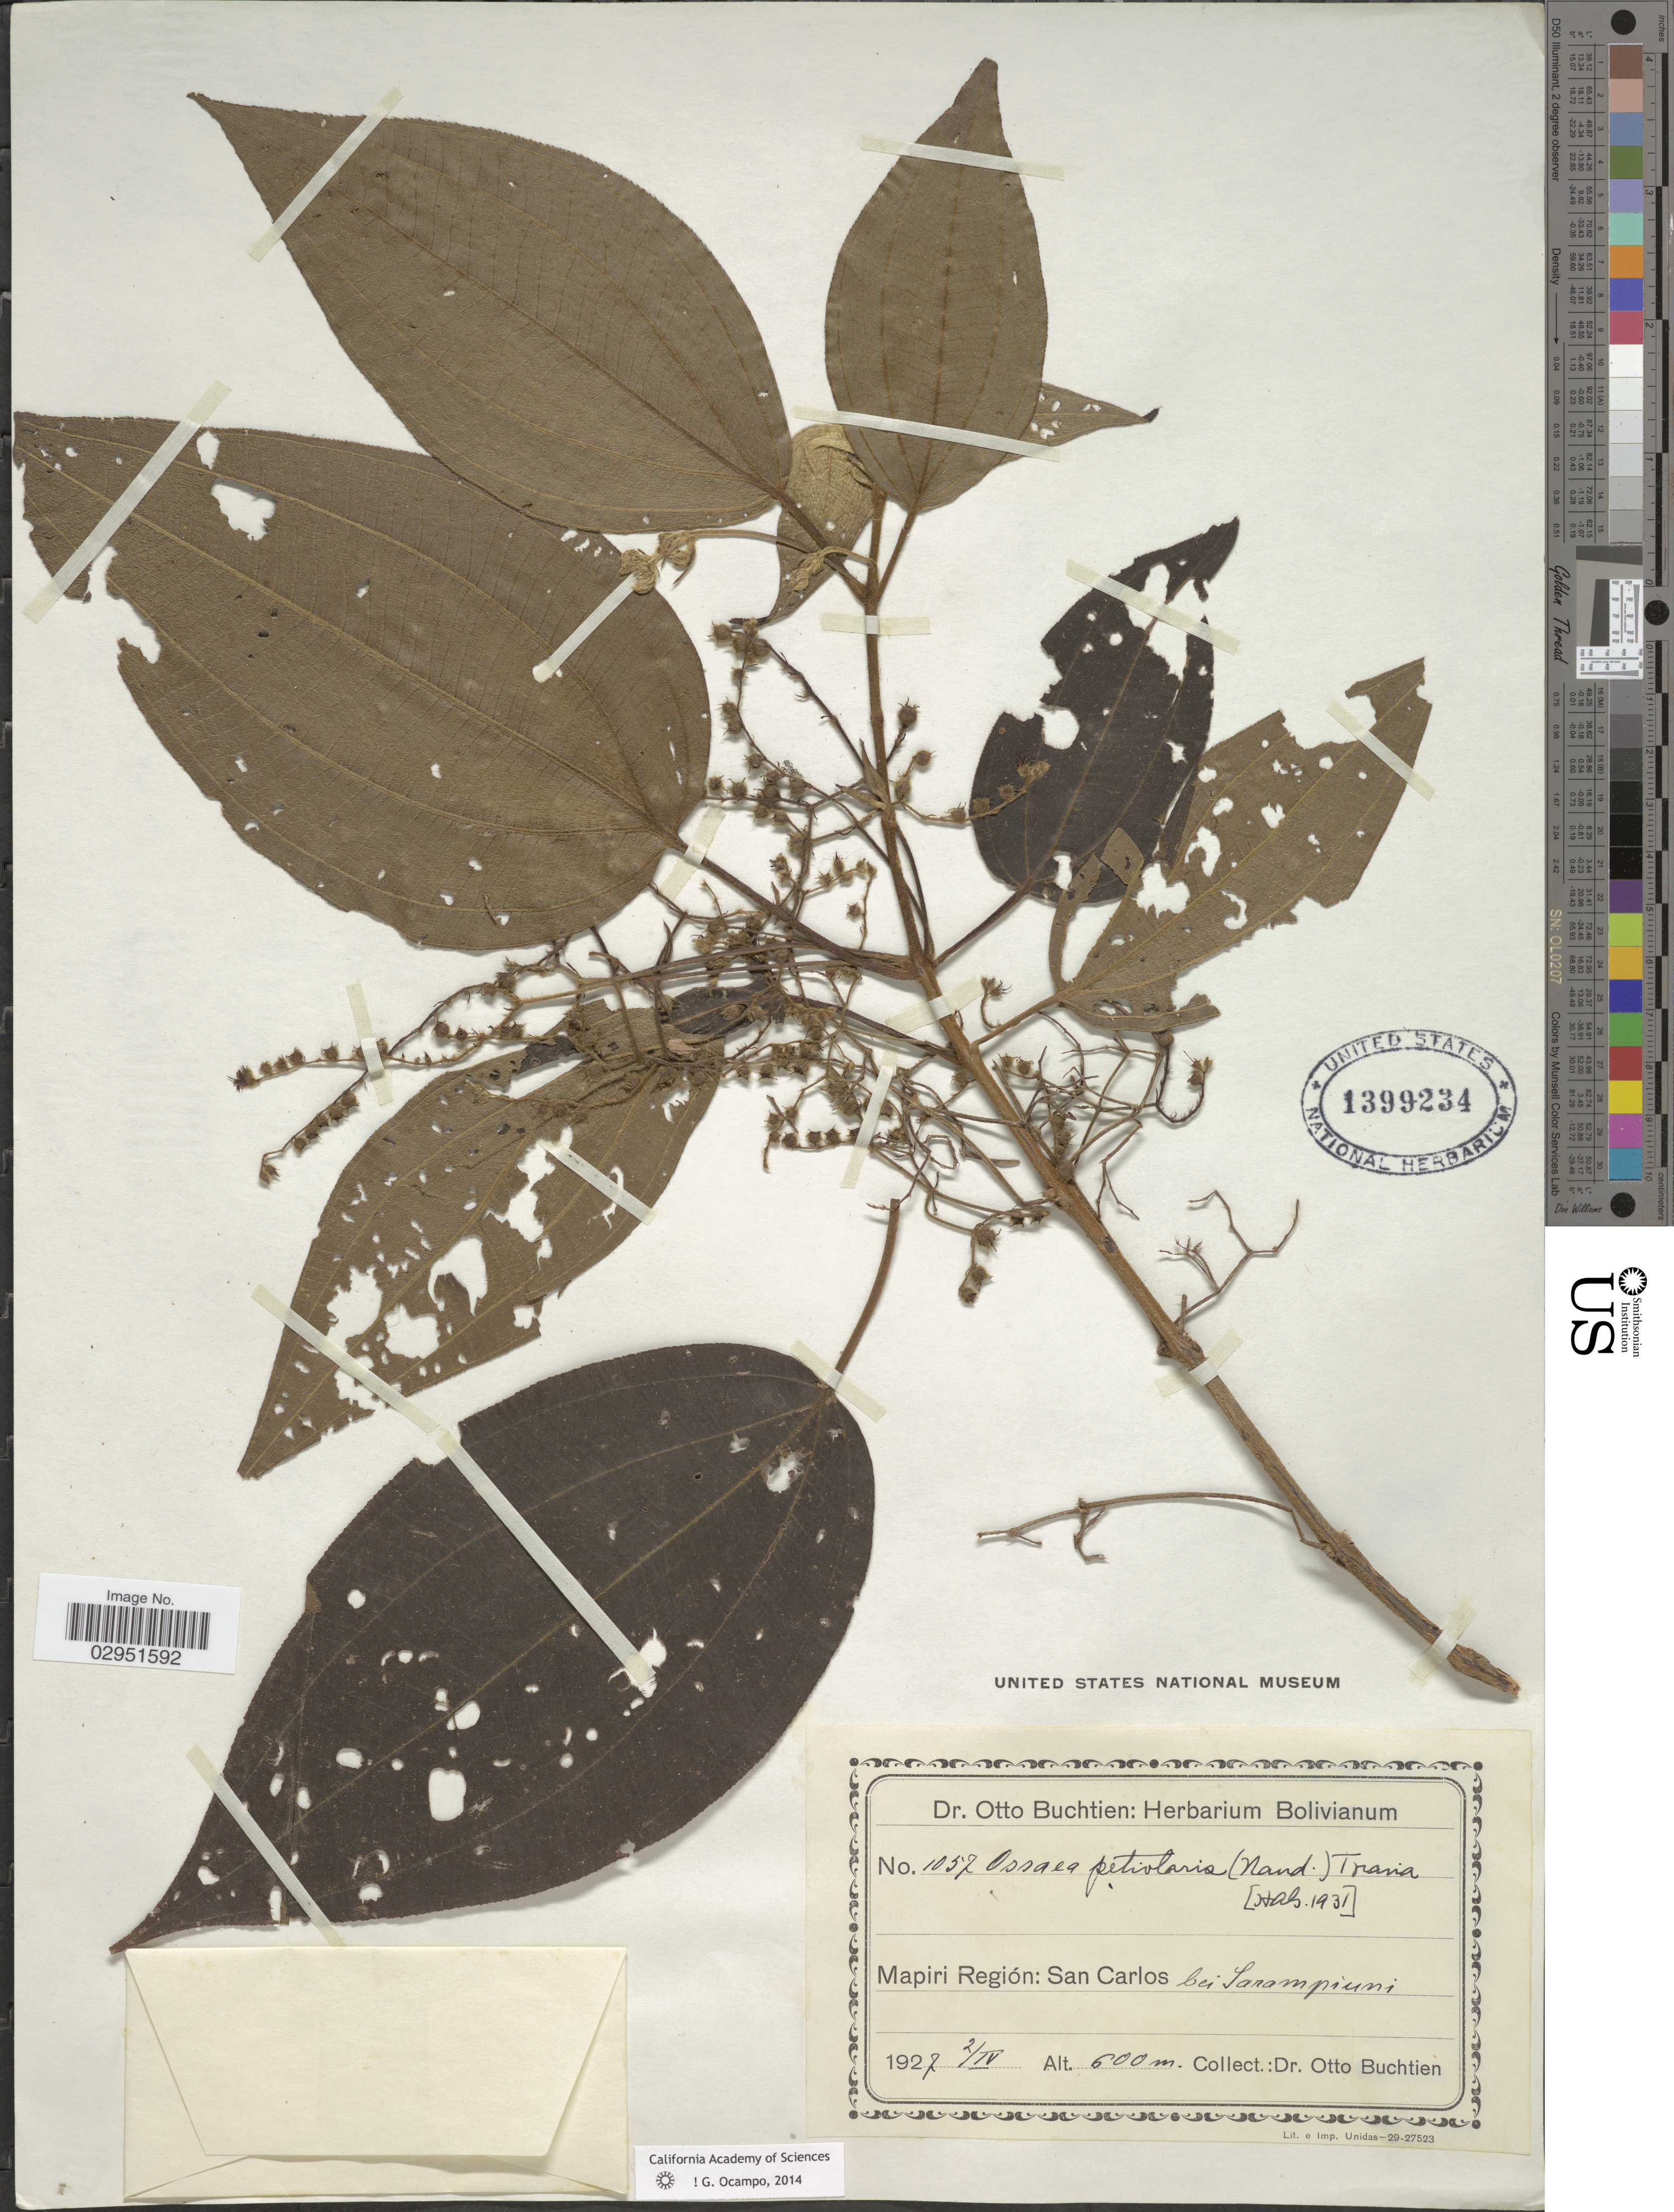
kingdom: Plantae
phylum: Tracheophyta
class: Magnoliopsida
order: Myrtales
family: Melastomataceae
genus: Ossaea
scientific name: Ossaea petiolaris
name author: (Naudin) Triana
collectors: O. Buchtien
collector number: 1057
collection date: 1927-04-02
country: Bolivia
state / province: La Paz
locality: Mapiri Región: San Carlos bei Sarampiuni.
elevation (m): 600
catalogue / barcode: US 1399234